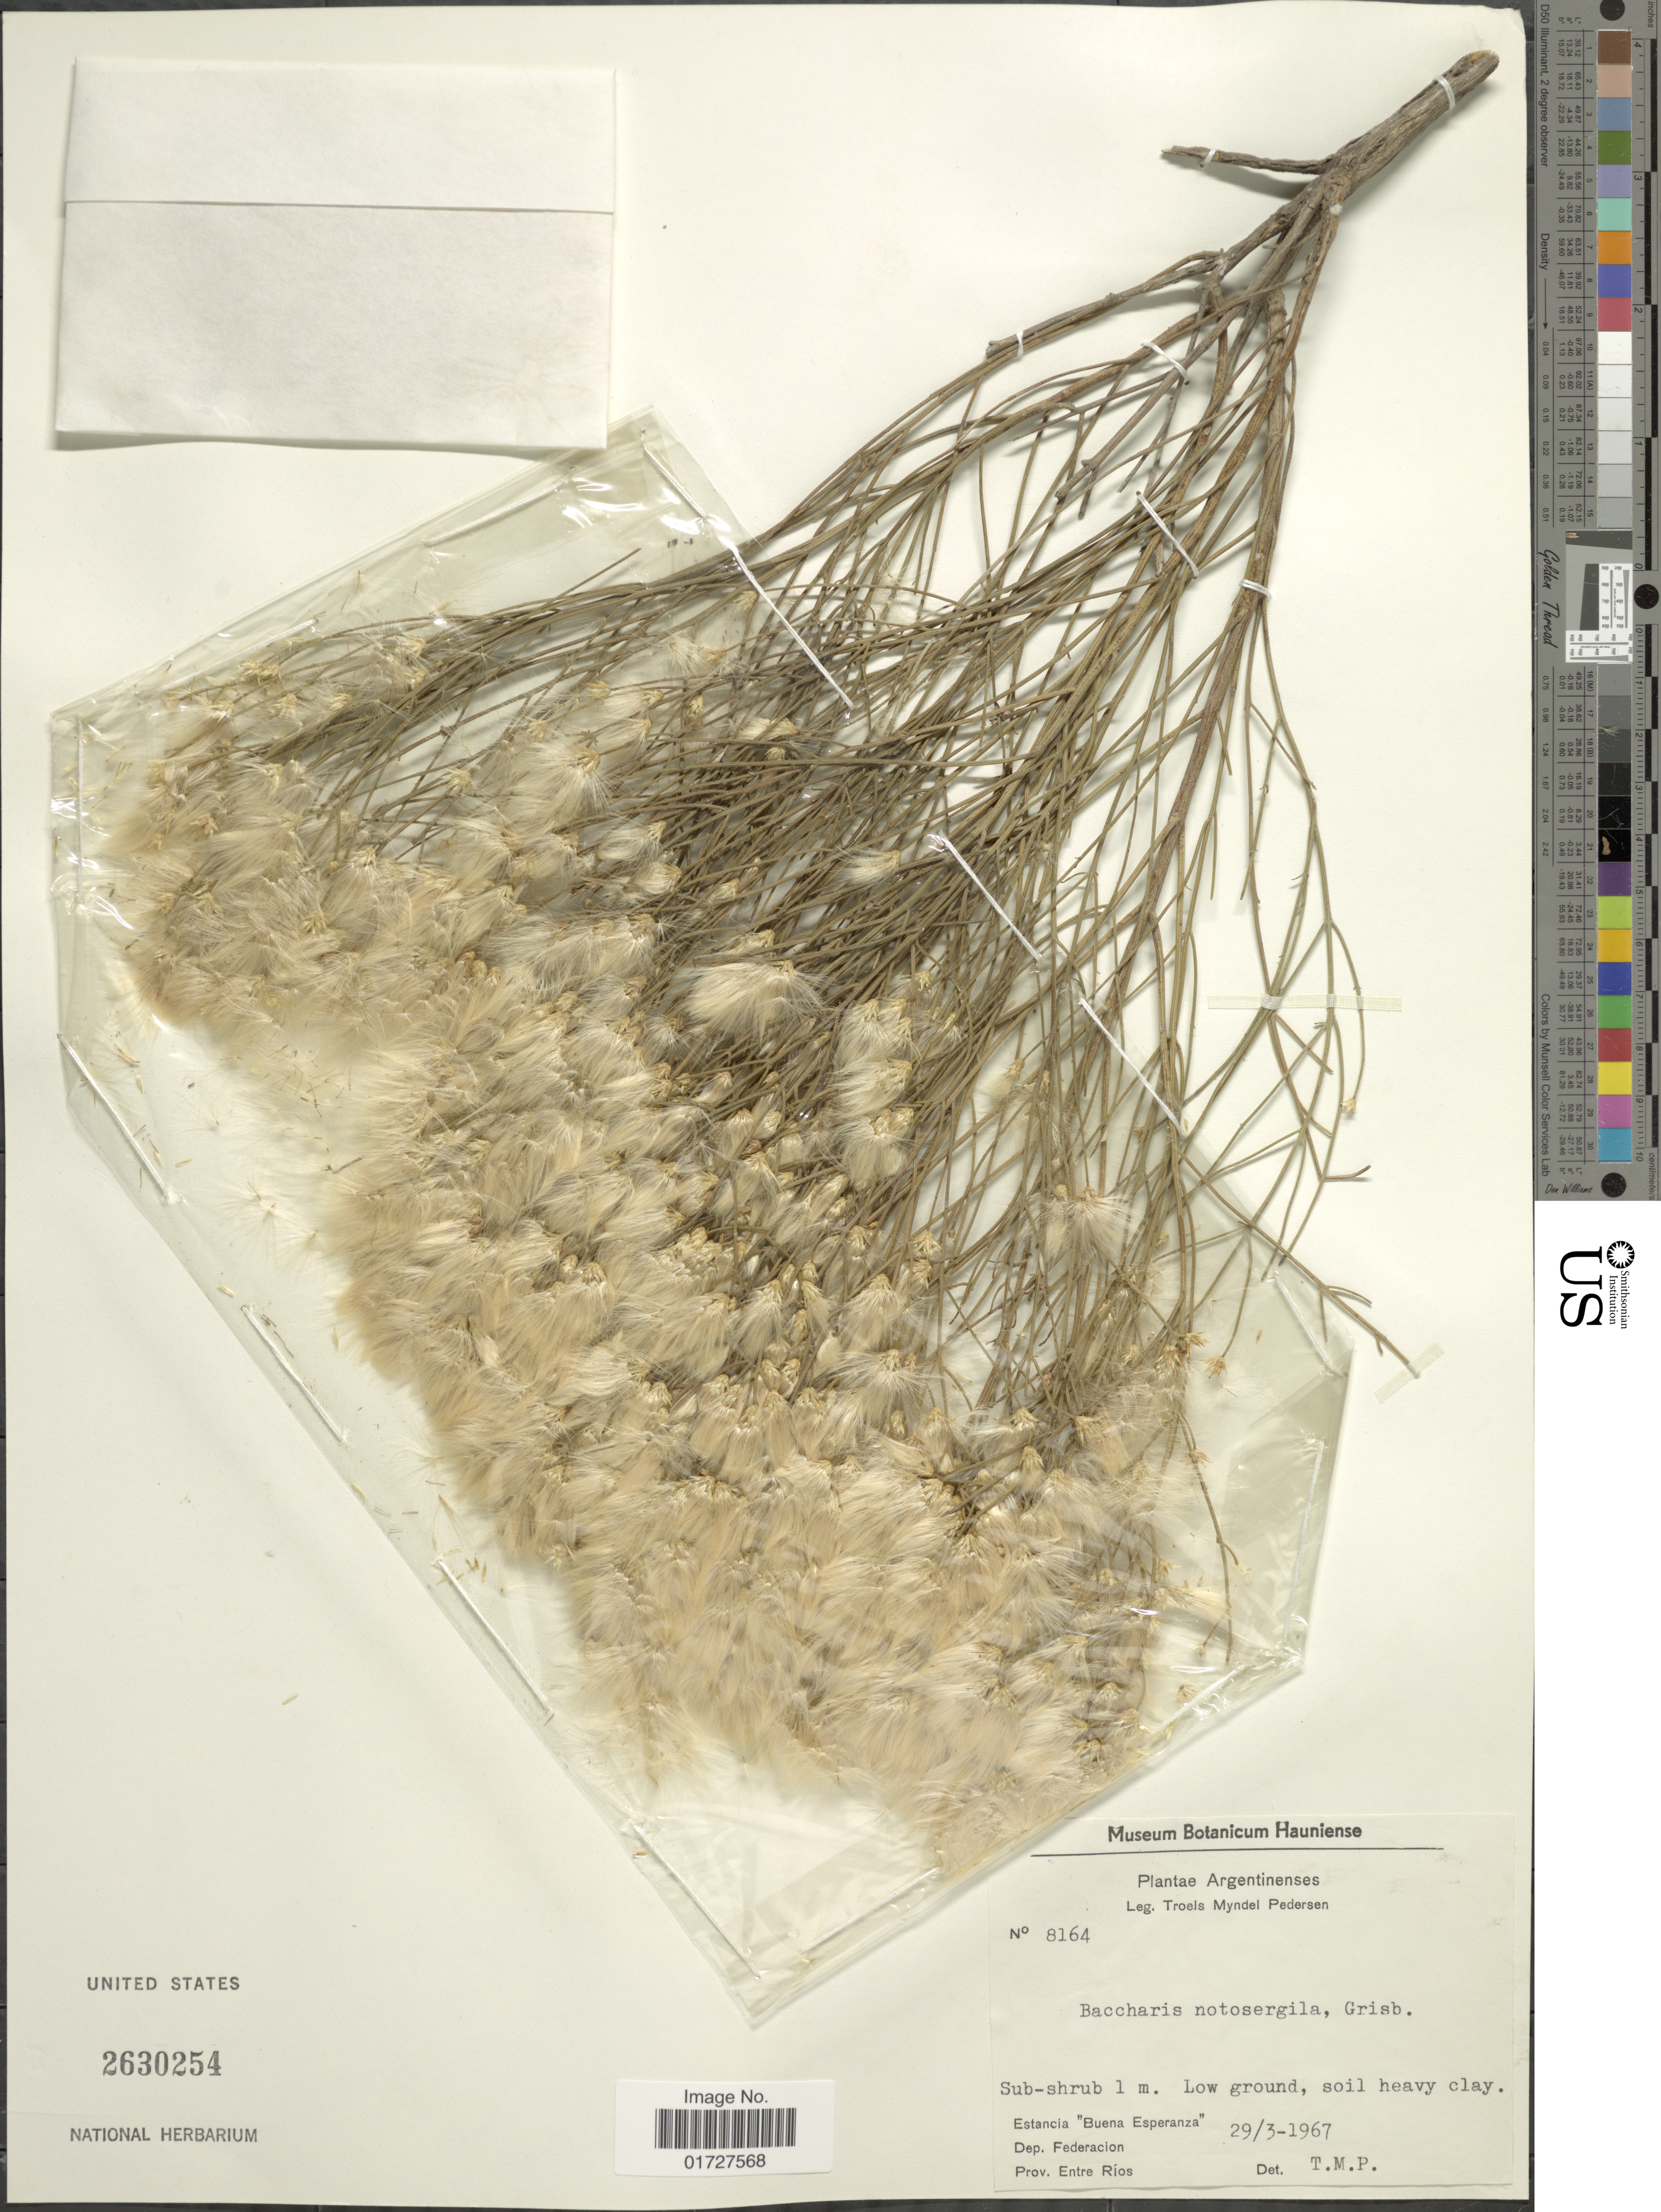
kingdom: Plantae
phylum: Tracheophyta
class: Magnoliopsida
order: Asterales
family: Asteraceae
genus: Baccharis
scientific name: Baccharis notosergila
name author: Griseb.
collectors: T. Pederson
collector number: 8164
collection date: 1967-03-29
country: Argentina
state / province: Entre Rios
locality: Estancia Buena Esperanza, Dep. Federacion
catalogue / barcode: US 2630254